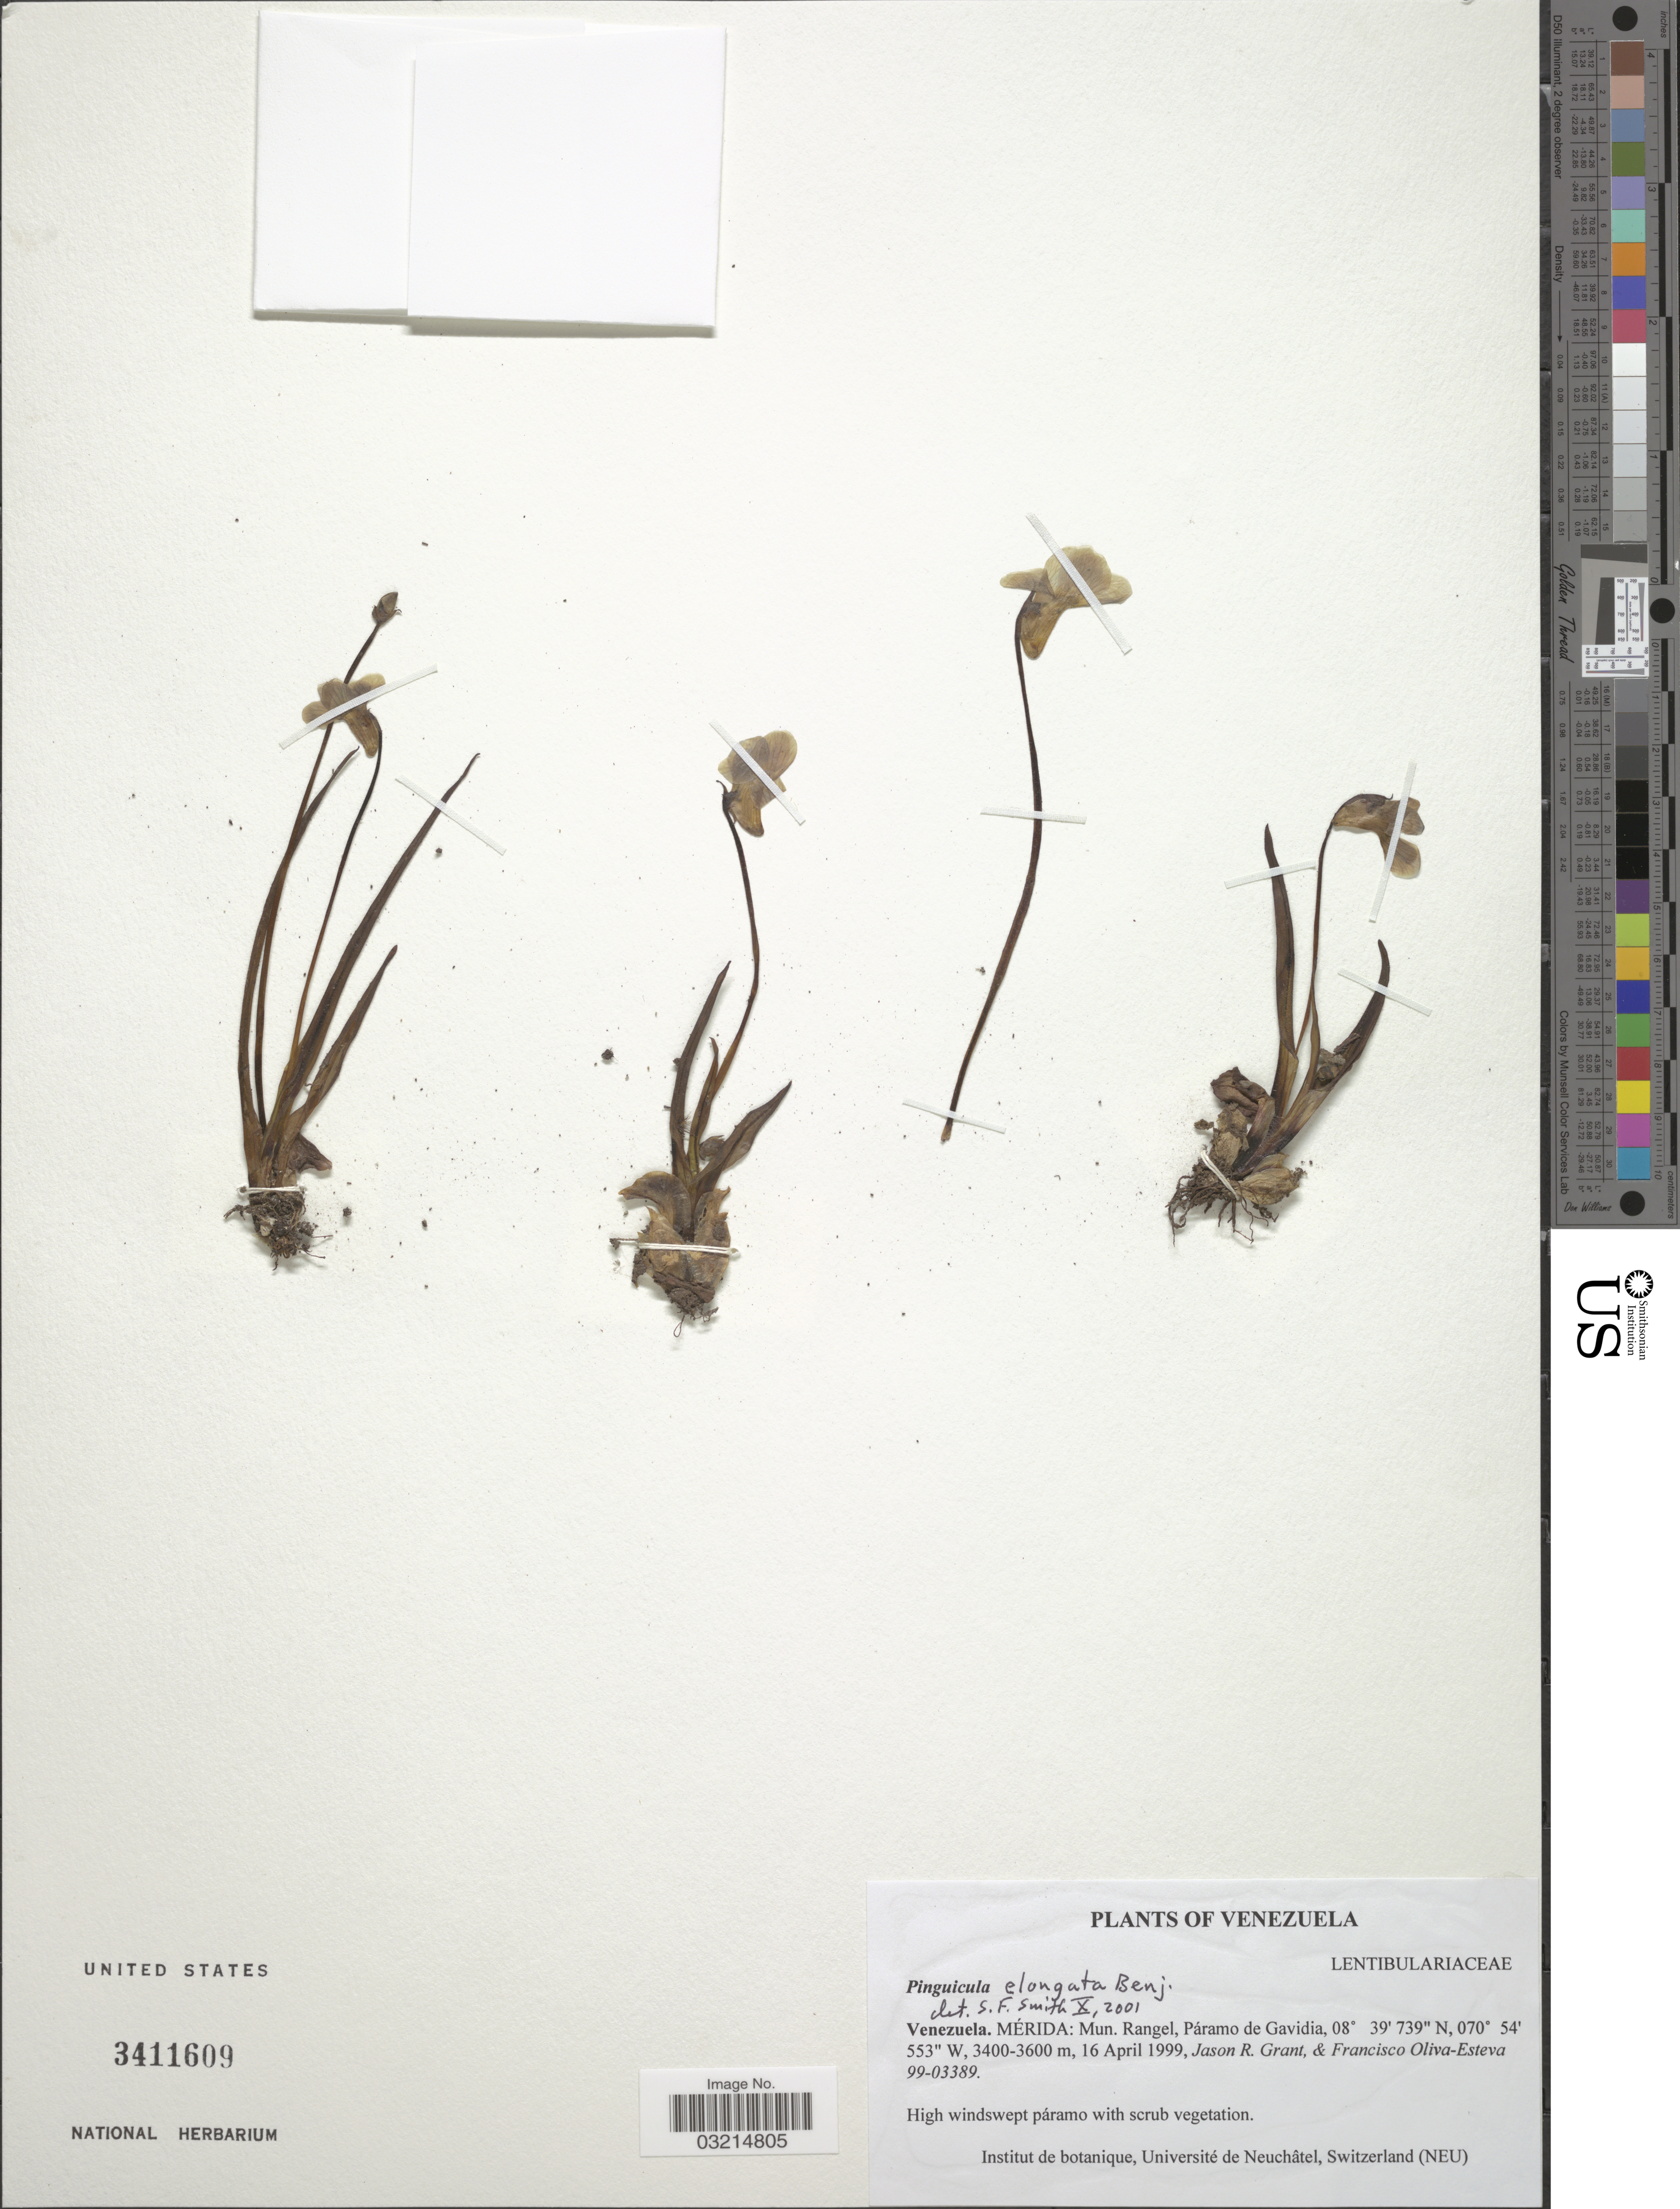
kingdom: Plantae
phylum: Tracheophyta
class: Magnoliopsida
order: Lamiales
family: Lentibulariaceae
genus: Pinguicula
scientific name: Pinguicula elongata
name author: Benj.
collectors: J. R. Grant & F. Oliva-Esteva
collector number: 9903389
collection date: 1999-04-16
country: Venezuela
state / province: Mérida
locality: Mun. Rangel, Páramo de Gavidia.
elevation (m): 3400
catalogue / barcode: US 3411609